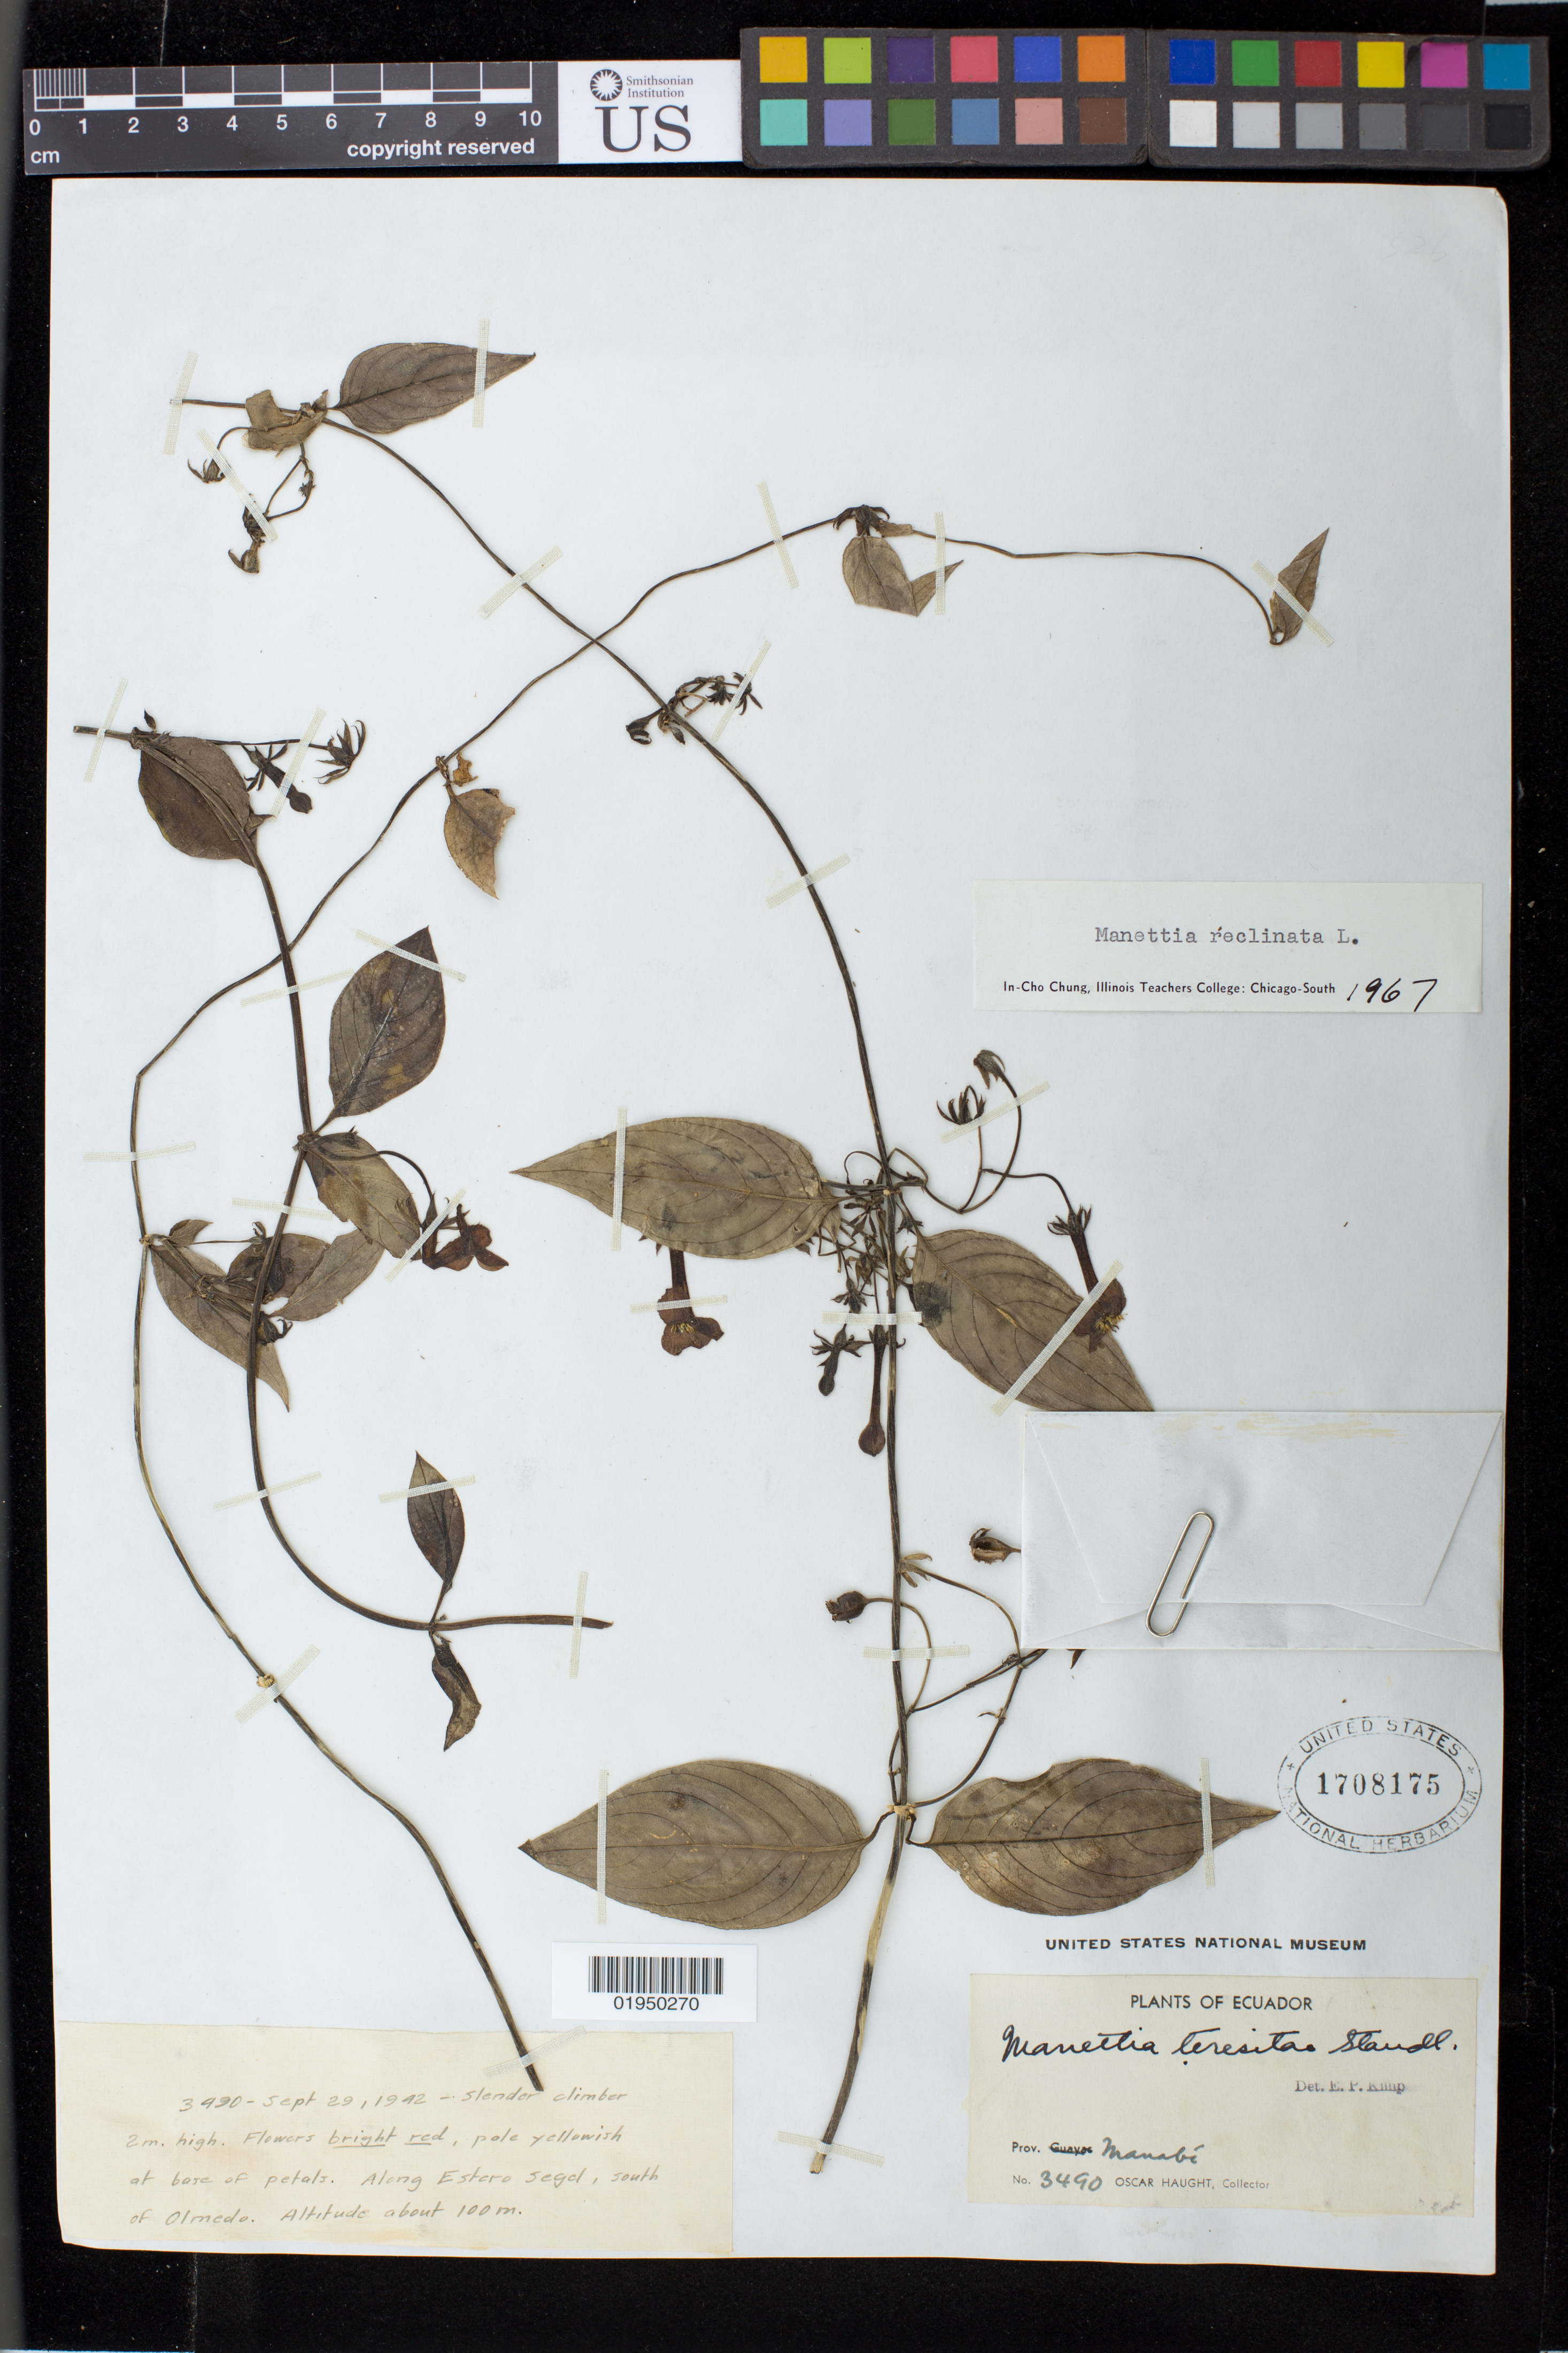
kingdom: Plantae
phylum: Tracheophyta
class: Magnoliopsida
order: Gentianales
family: Rubiaceae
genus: Manettia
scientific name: Manettia reclinata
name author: L.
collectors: O. Haught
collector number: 3490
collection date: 1942-09-29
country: Ecuador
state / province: Manabí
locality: Long Esteri Segal, south of Olmedo. Altitude about 100m.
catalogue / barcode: US 1708175